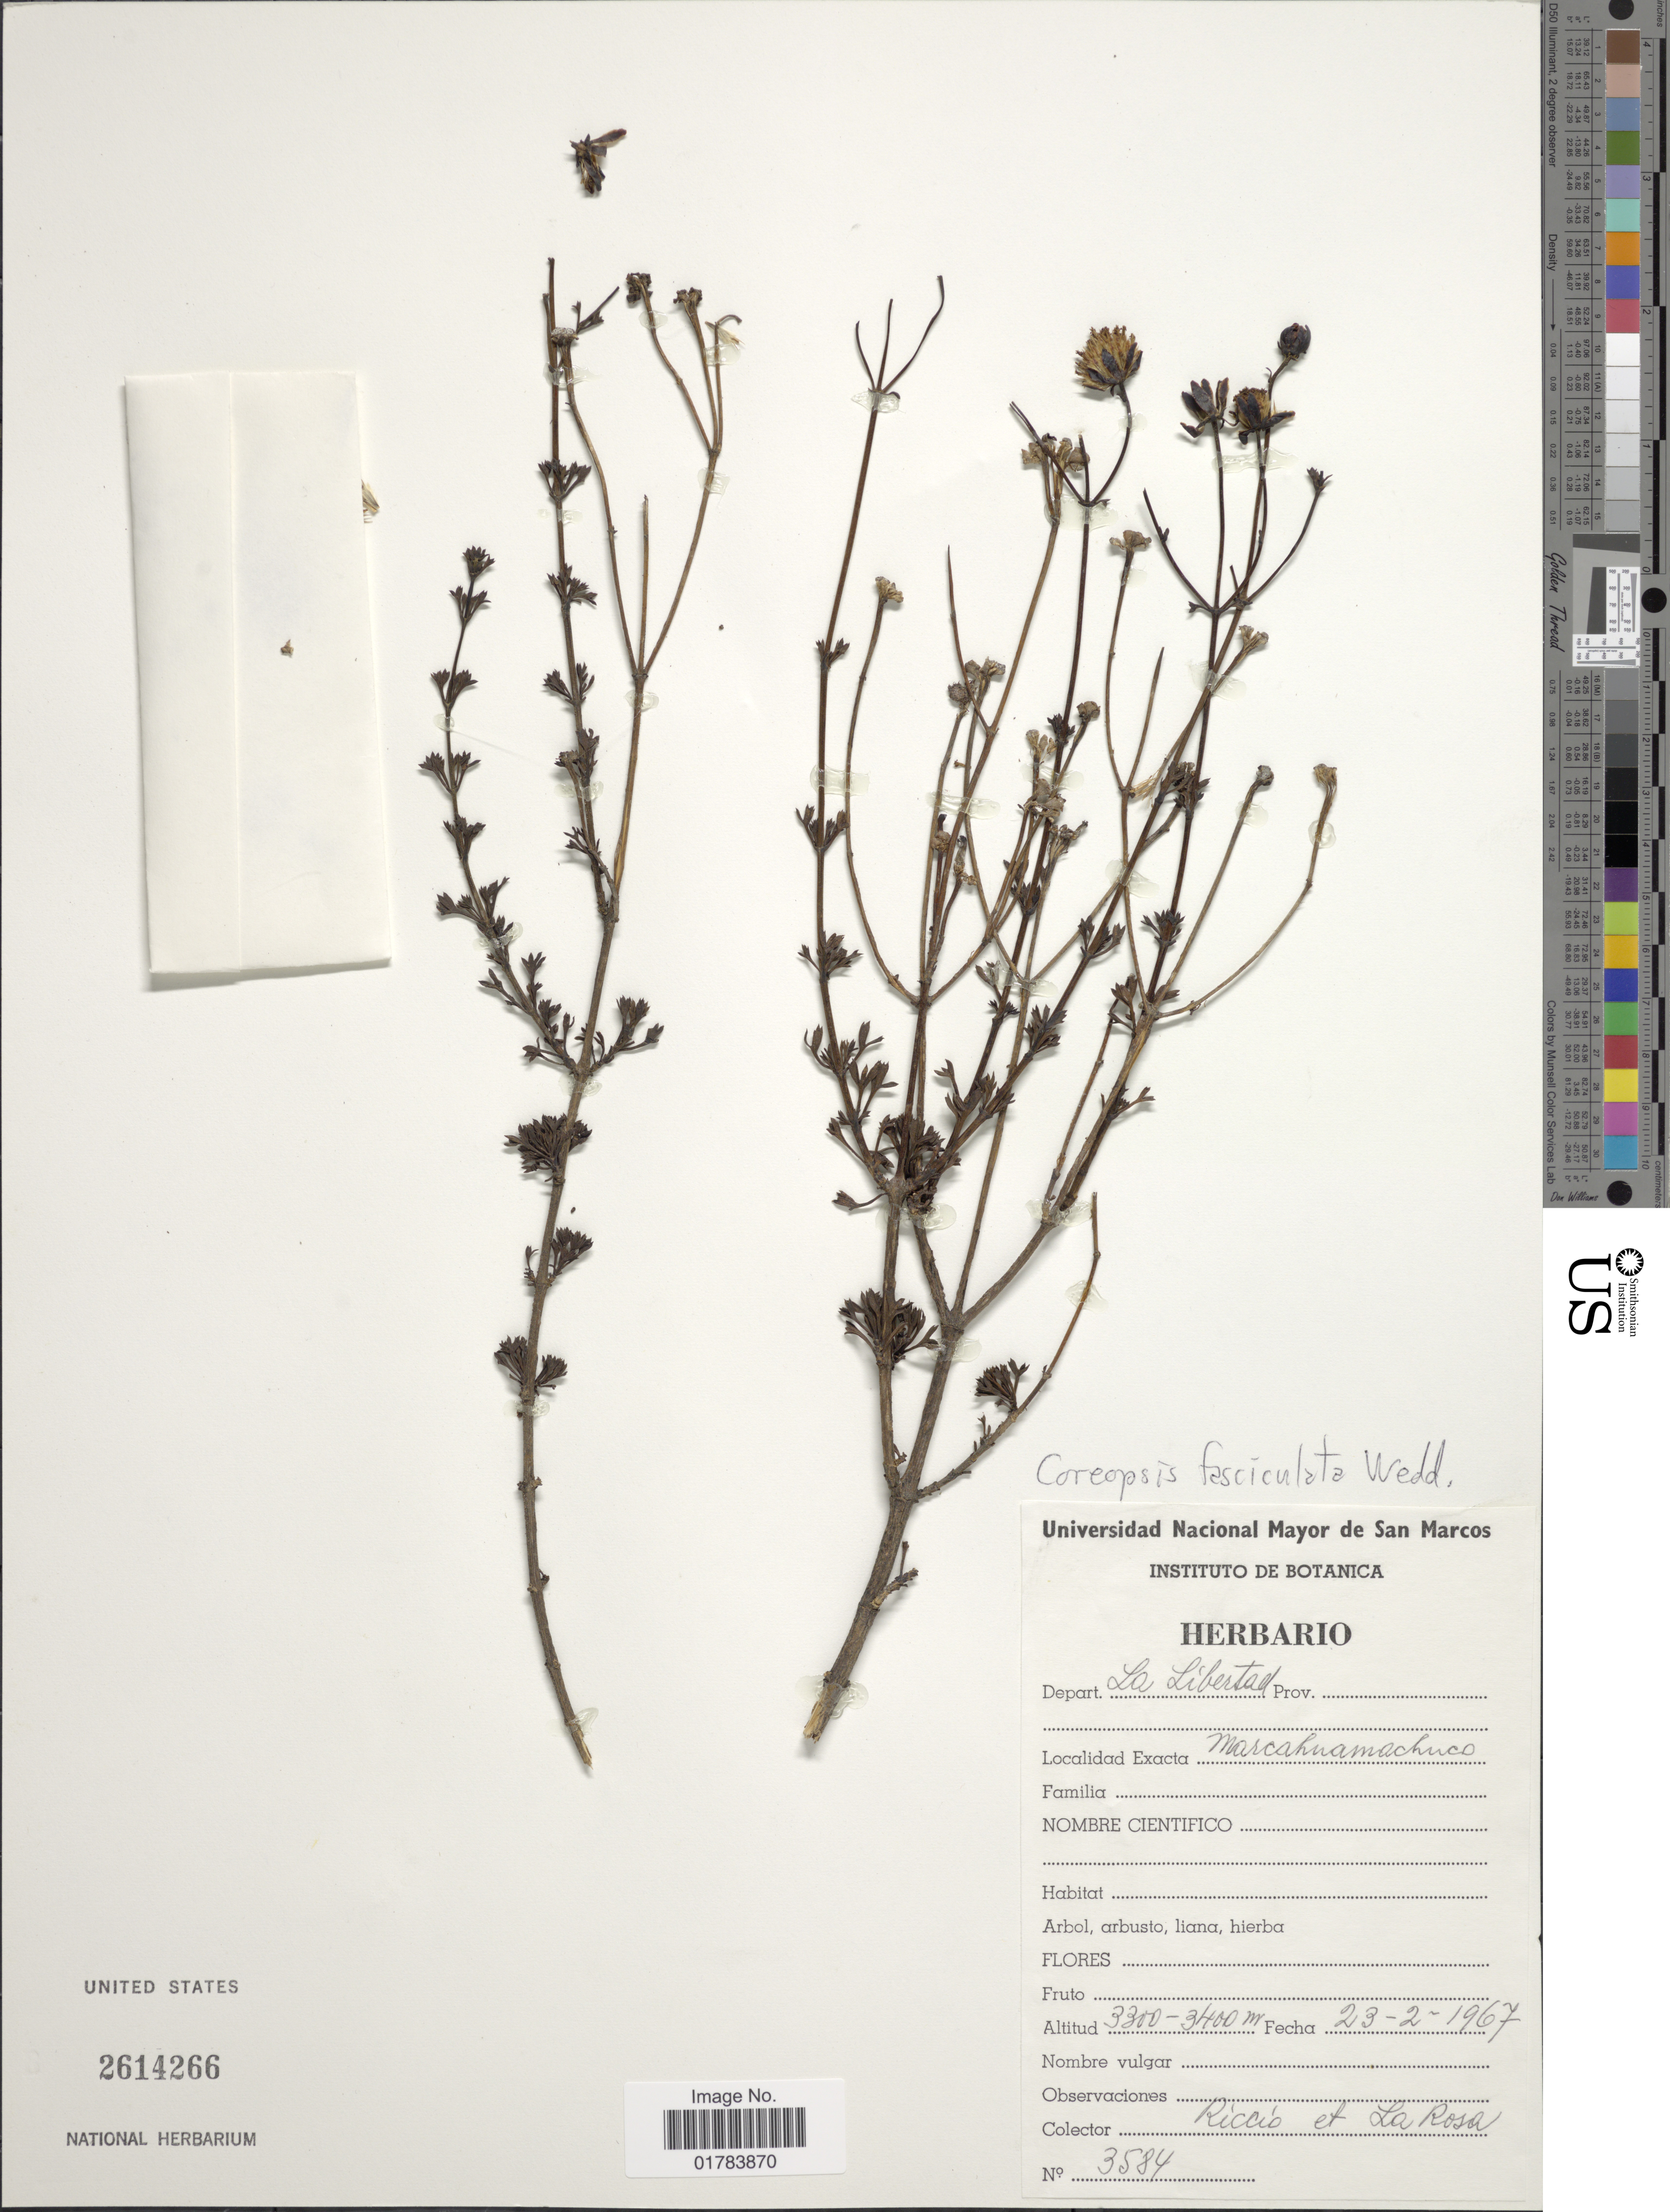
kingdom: Plantae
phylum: Tracheophyta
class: Magnoliopsida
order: Asterales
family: Asteraceae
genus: Coreopsis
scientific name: Coreopsis fasciculata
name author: Wedd.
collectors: Riccio & -. La Rosa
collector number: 3584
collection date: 1967-02-23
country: Peru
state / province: La Libertad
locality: Marcahuamachuco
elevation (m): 3300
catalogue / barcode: US 2614266